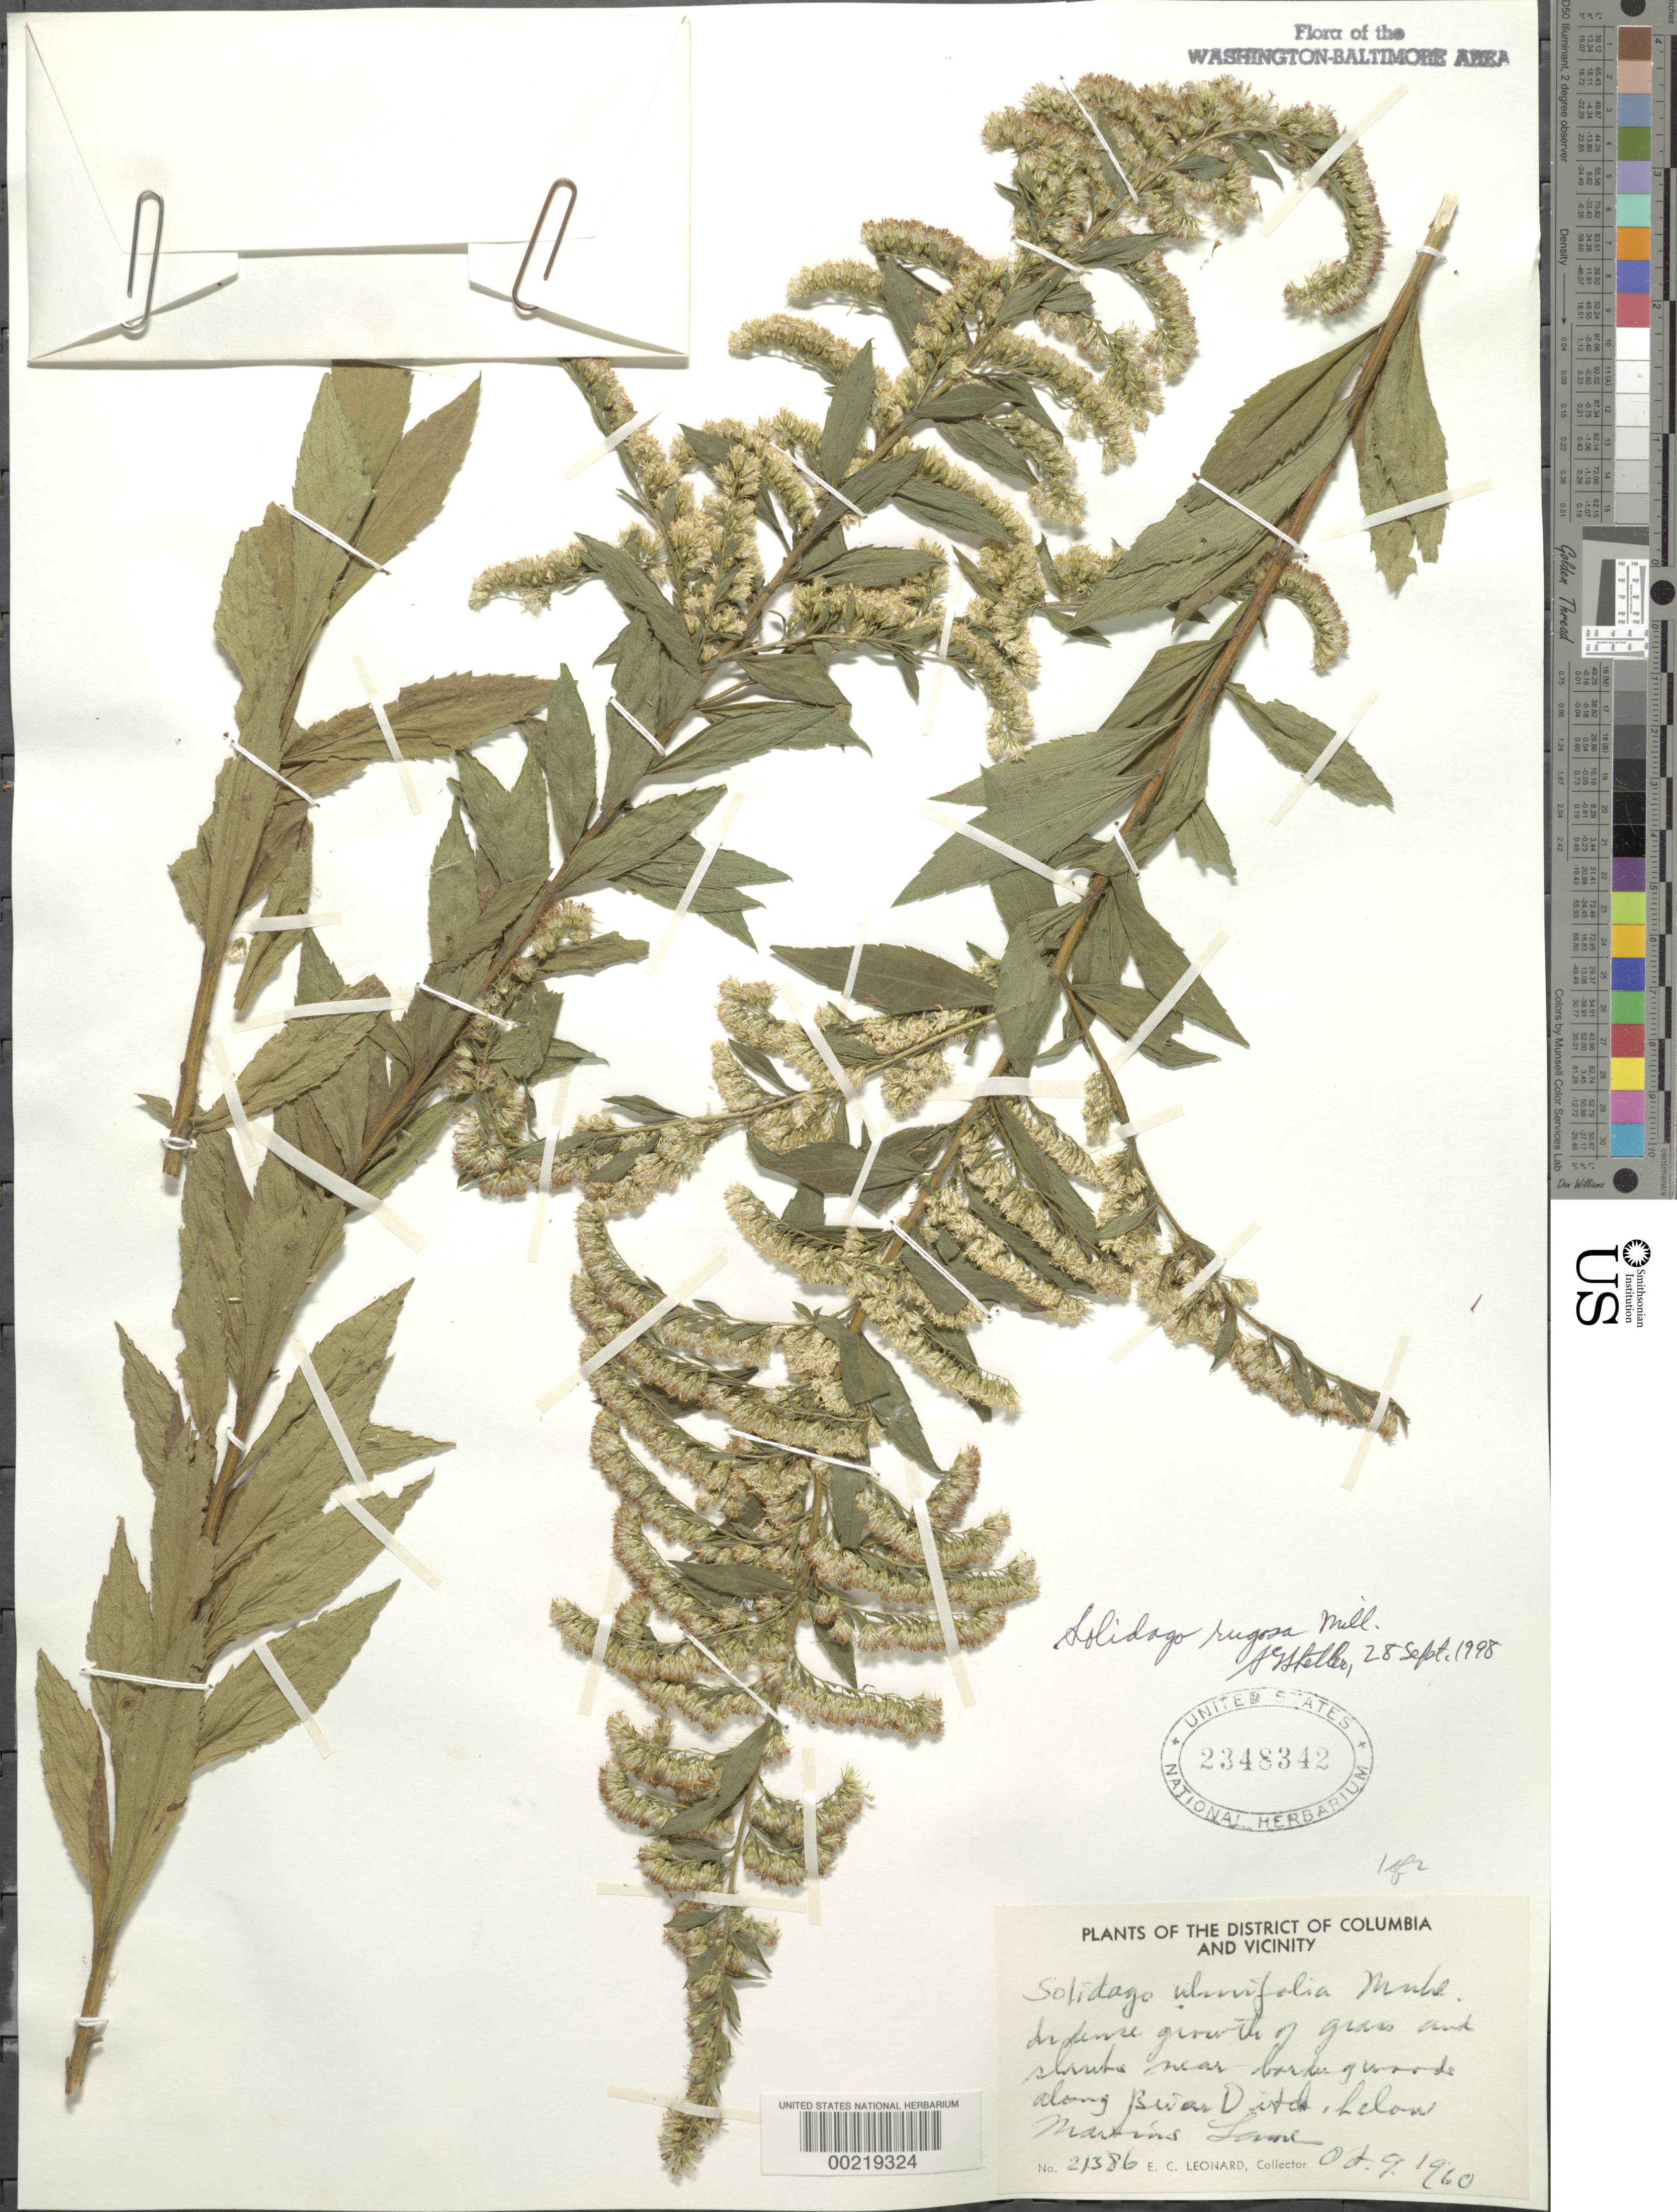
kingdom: Plantae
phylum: Tracheophyta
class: Magnoliopsida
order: Asterales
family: Asteraceae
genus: Solidago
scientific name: Solidago rugosa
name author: Mill.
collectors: E. C. Leonard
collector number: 21386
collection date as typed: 09 Oct 1960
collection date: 1960-10-09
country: United States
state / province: Maryland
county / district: Prince George's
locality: Briar Ditch Valley below Martins Lane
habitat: Dense growth of grass and shrub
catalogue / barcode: US 2348342